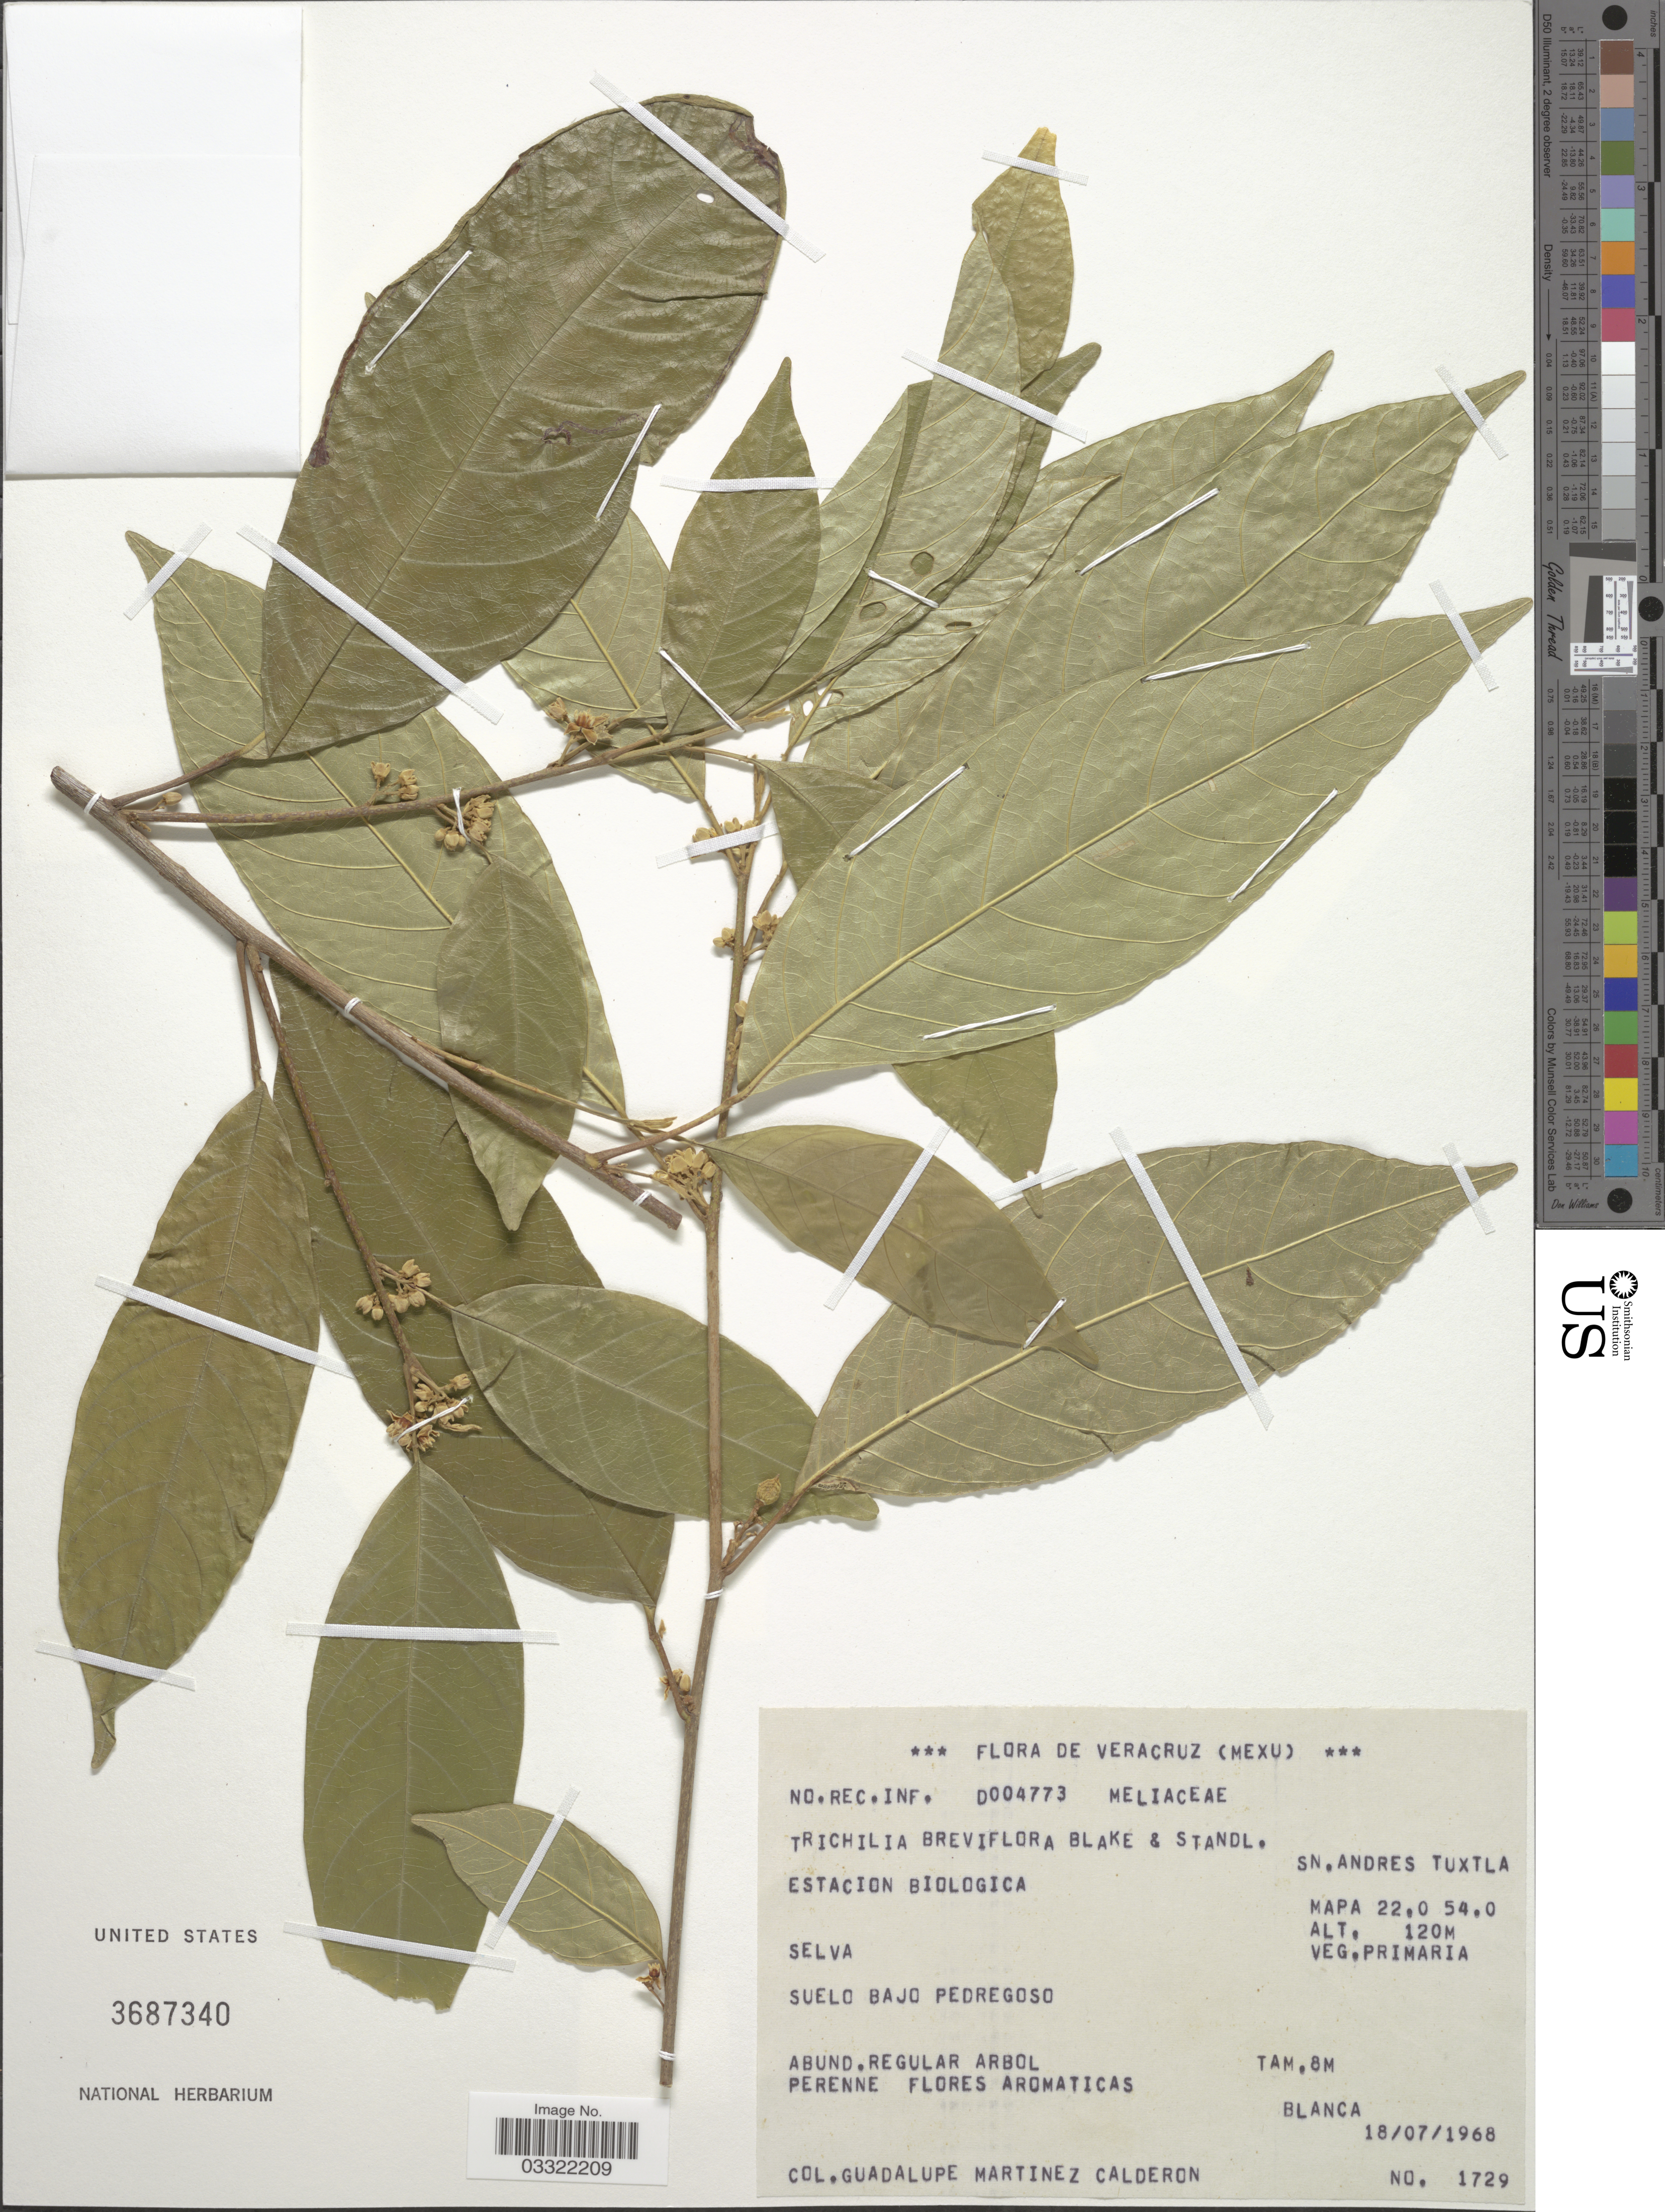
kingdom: Plantae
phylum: Tracheophyta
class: Magnoliopsida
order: Sapindales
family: Meliaceae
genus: Trichilia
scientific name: Trichilia breviflora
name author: S.F. Blake & Standl.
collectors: G. Martinez-C.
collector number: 1729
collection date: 1968-07-18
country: Mexico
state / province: Veracruz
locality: Veracruz. Estacion Biologica. Sn. Andres Tuxtla. Mapa 22.0 54.0.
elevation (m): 120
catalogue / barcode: US 3687340